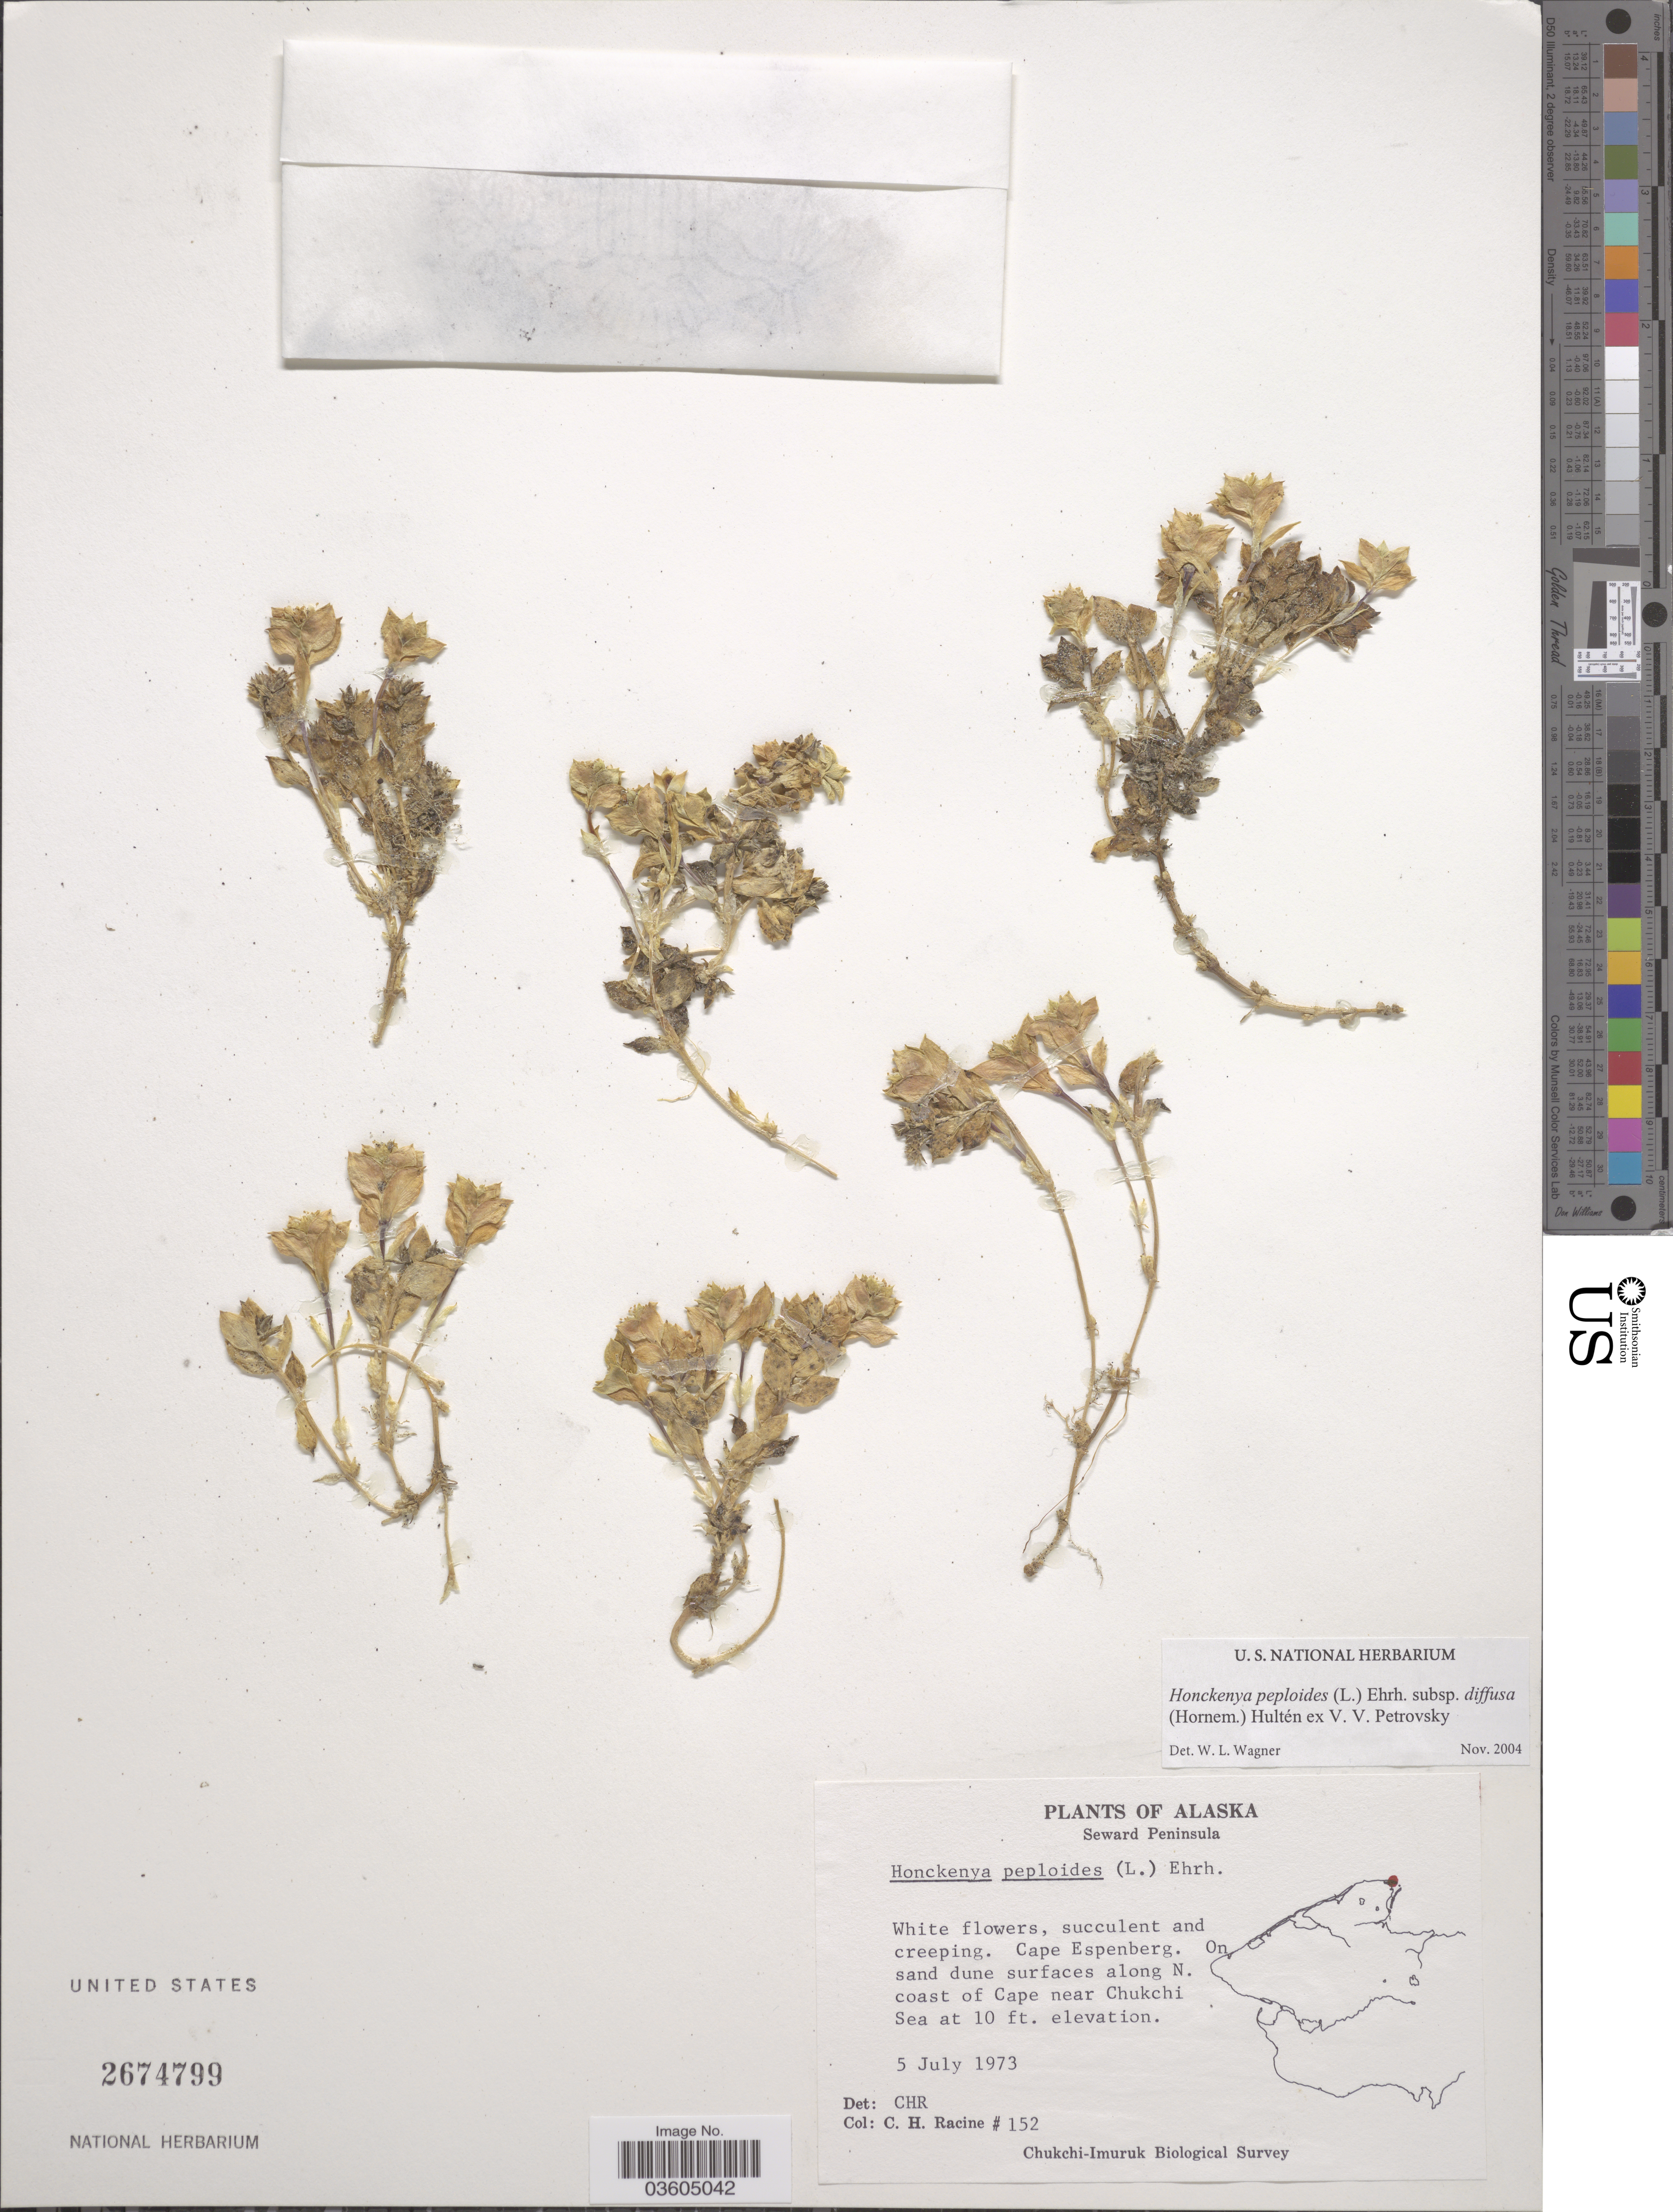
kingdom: Plantae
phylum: Tracheophyta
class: Magnoliopsida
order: Caryophyllales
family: Caryophyllaceae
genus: Honckenya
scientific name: Honckenya peploides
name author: (L.) Ehrh.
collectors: C. Racine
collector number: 152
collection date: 1973-07-05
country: United States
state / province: Alaska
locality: Seward Peninsula. Cape Espenberg. On sand dune surfaces along N. coast of Cape near Chukchi.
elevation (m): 3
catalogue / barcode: US 2674799